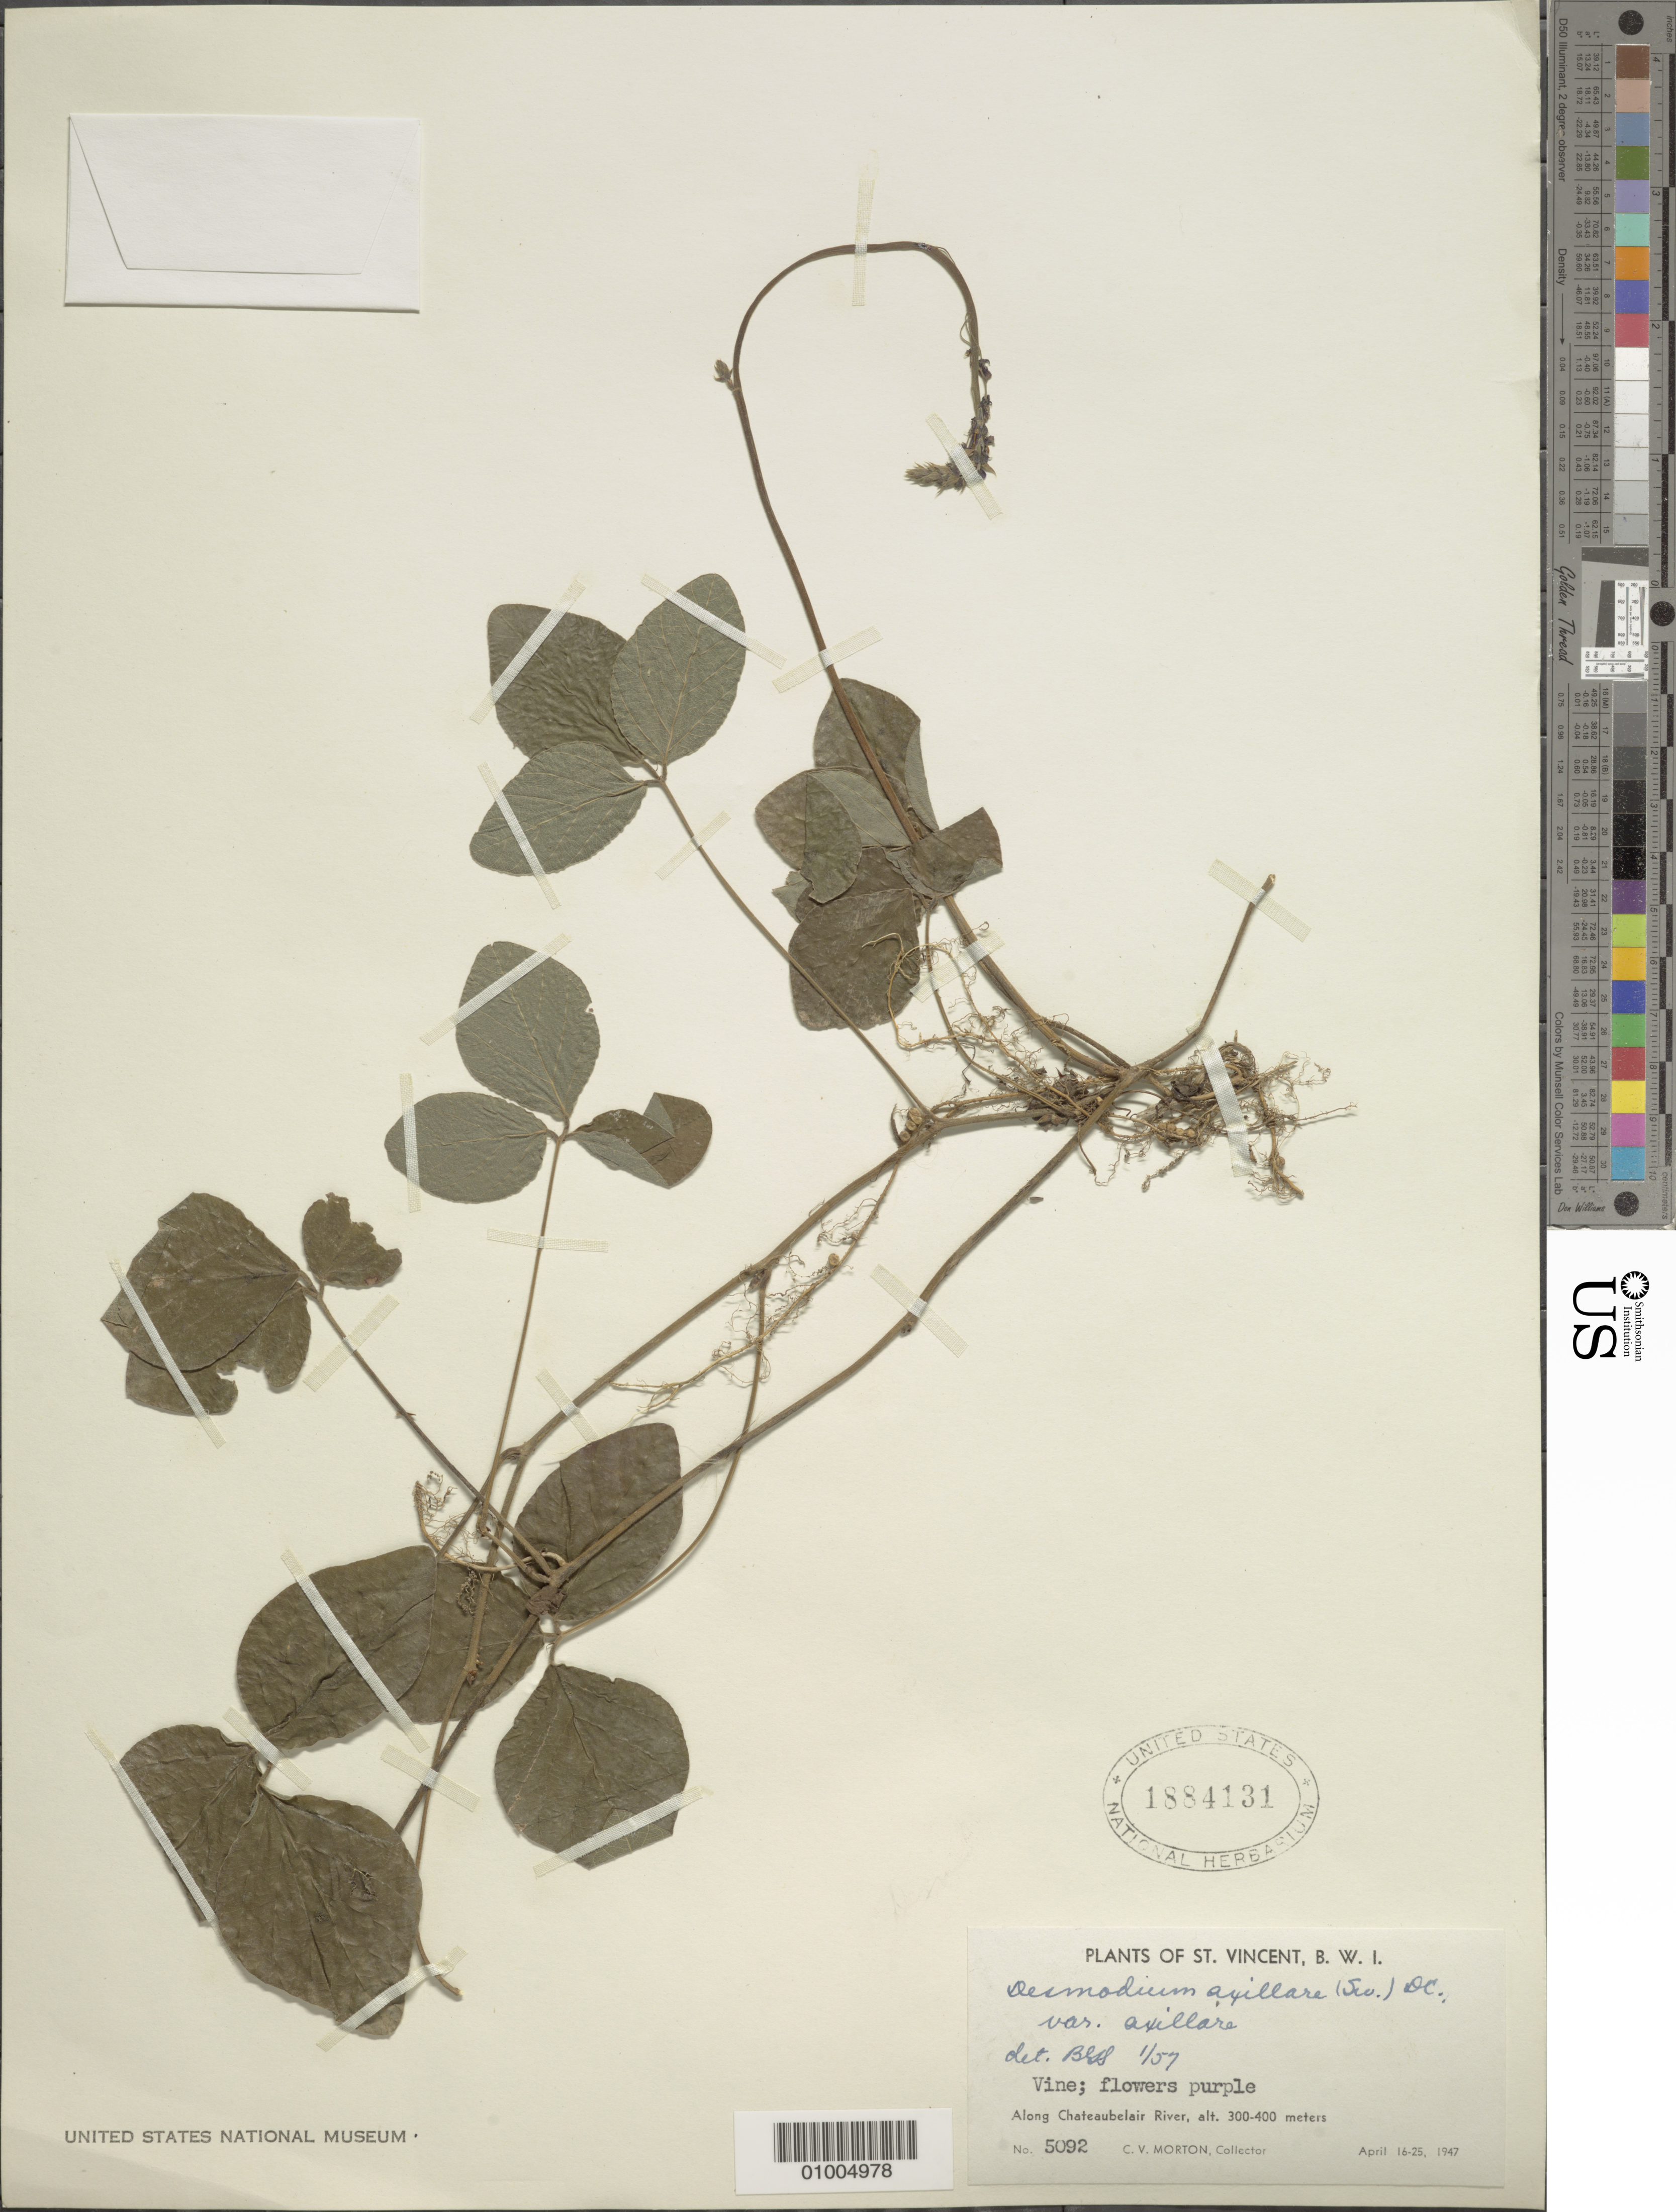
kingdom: Plantae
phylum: Tracheophyta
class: Magnoliopsida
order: Fabales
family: Fabaceae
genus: Desmodium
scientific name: Desmodium axillare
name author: (Sw.) DC.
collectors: C. V. Morton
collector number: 5092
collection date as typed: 16 Apr 1947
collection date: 1947-04-16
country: St. Vincent - Grenadines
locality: Along Chateaubelair River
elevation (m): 300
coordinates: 0 N, 0 E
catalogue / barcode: US 1884131